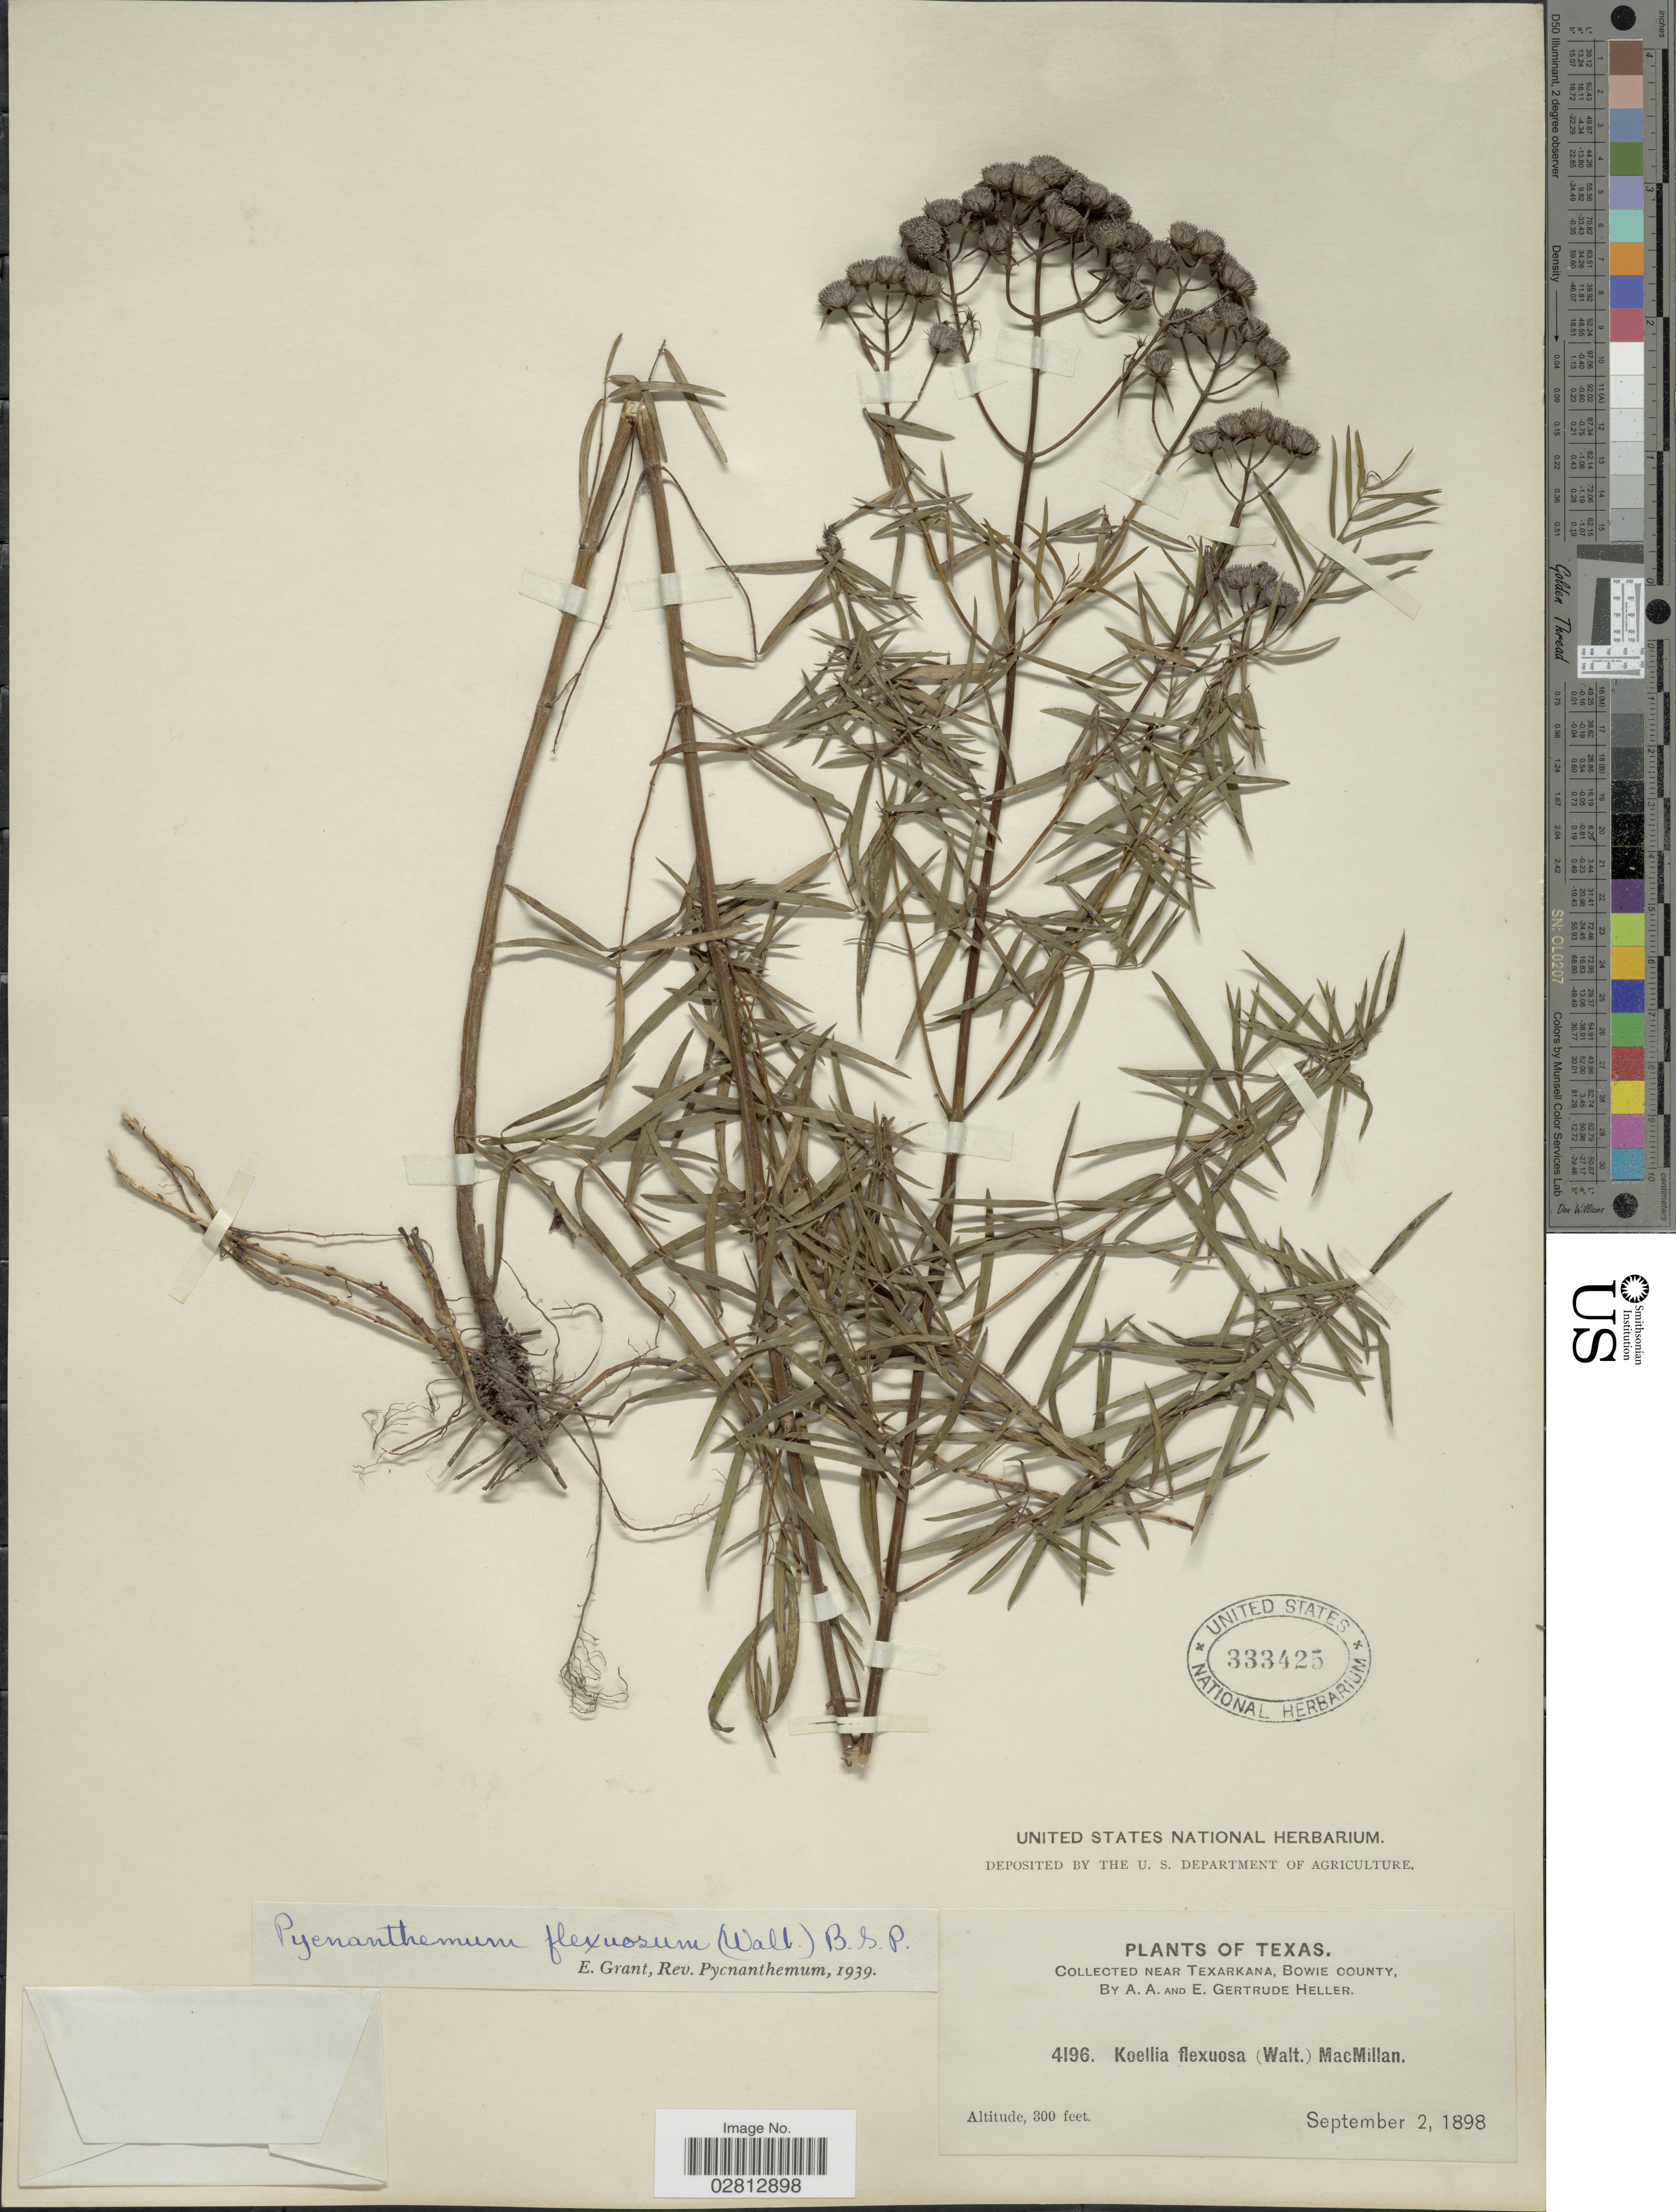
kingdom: Plantae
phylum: Tracheophyta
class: Magnoliopsida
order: Lamiales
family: Lamiaceae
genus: Pycnanthemum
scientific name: Pycnanthemum tenuifolium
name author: Schrad.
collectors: A. A. Heller & E. G. Heller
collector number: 4196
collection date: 1898-09-02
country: United States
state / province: Texas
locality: Near Texarkana, Bowie County.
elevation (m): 91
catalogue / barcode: US 333425